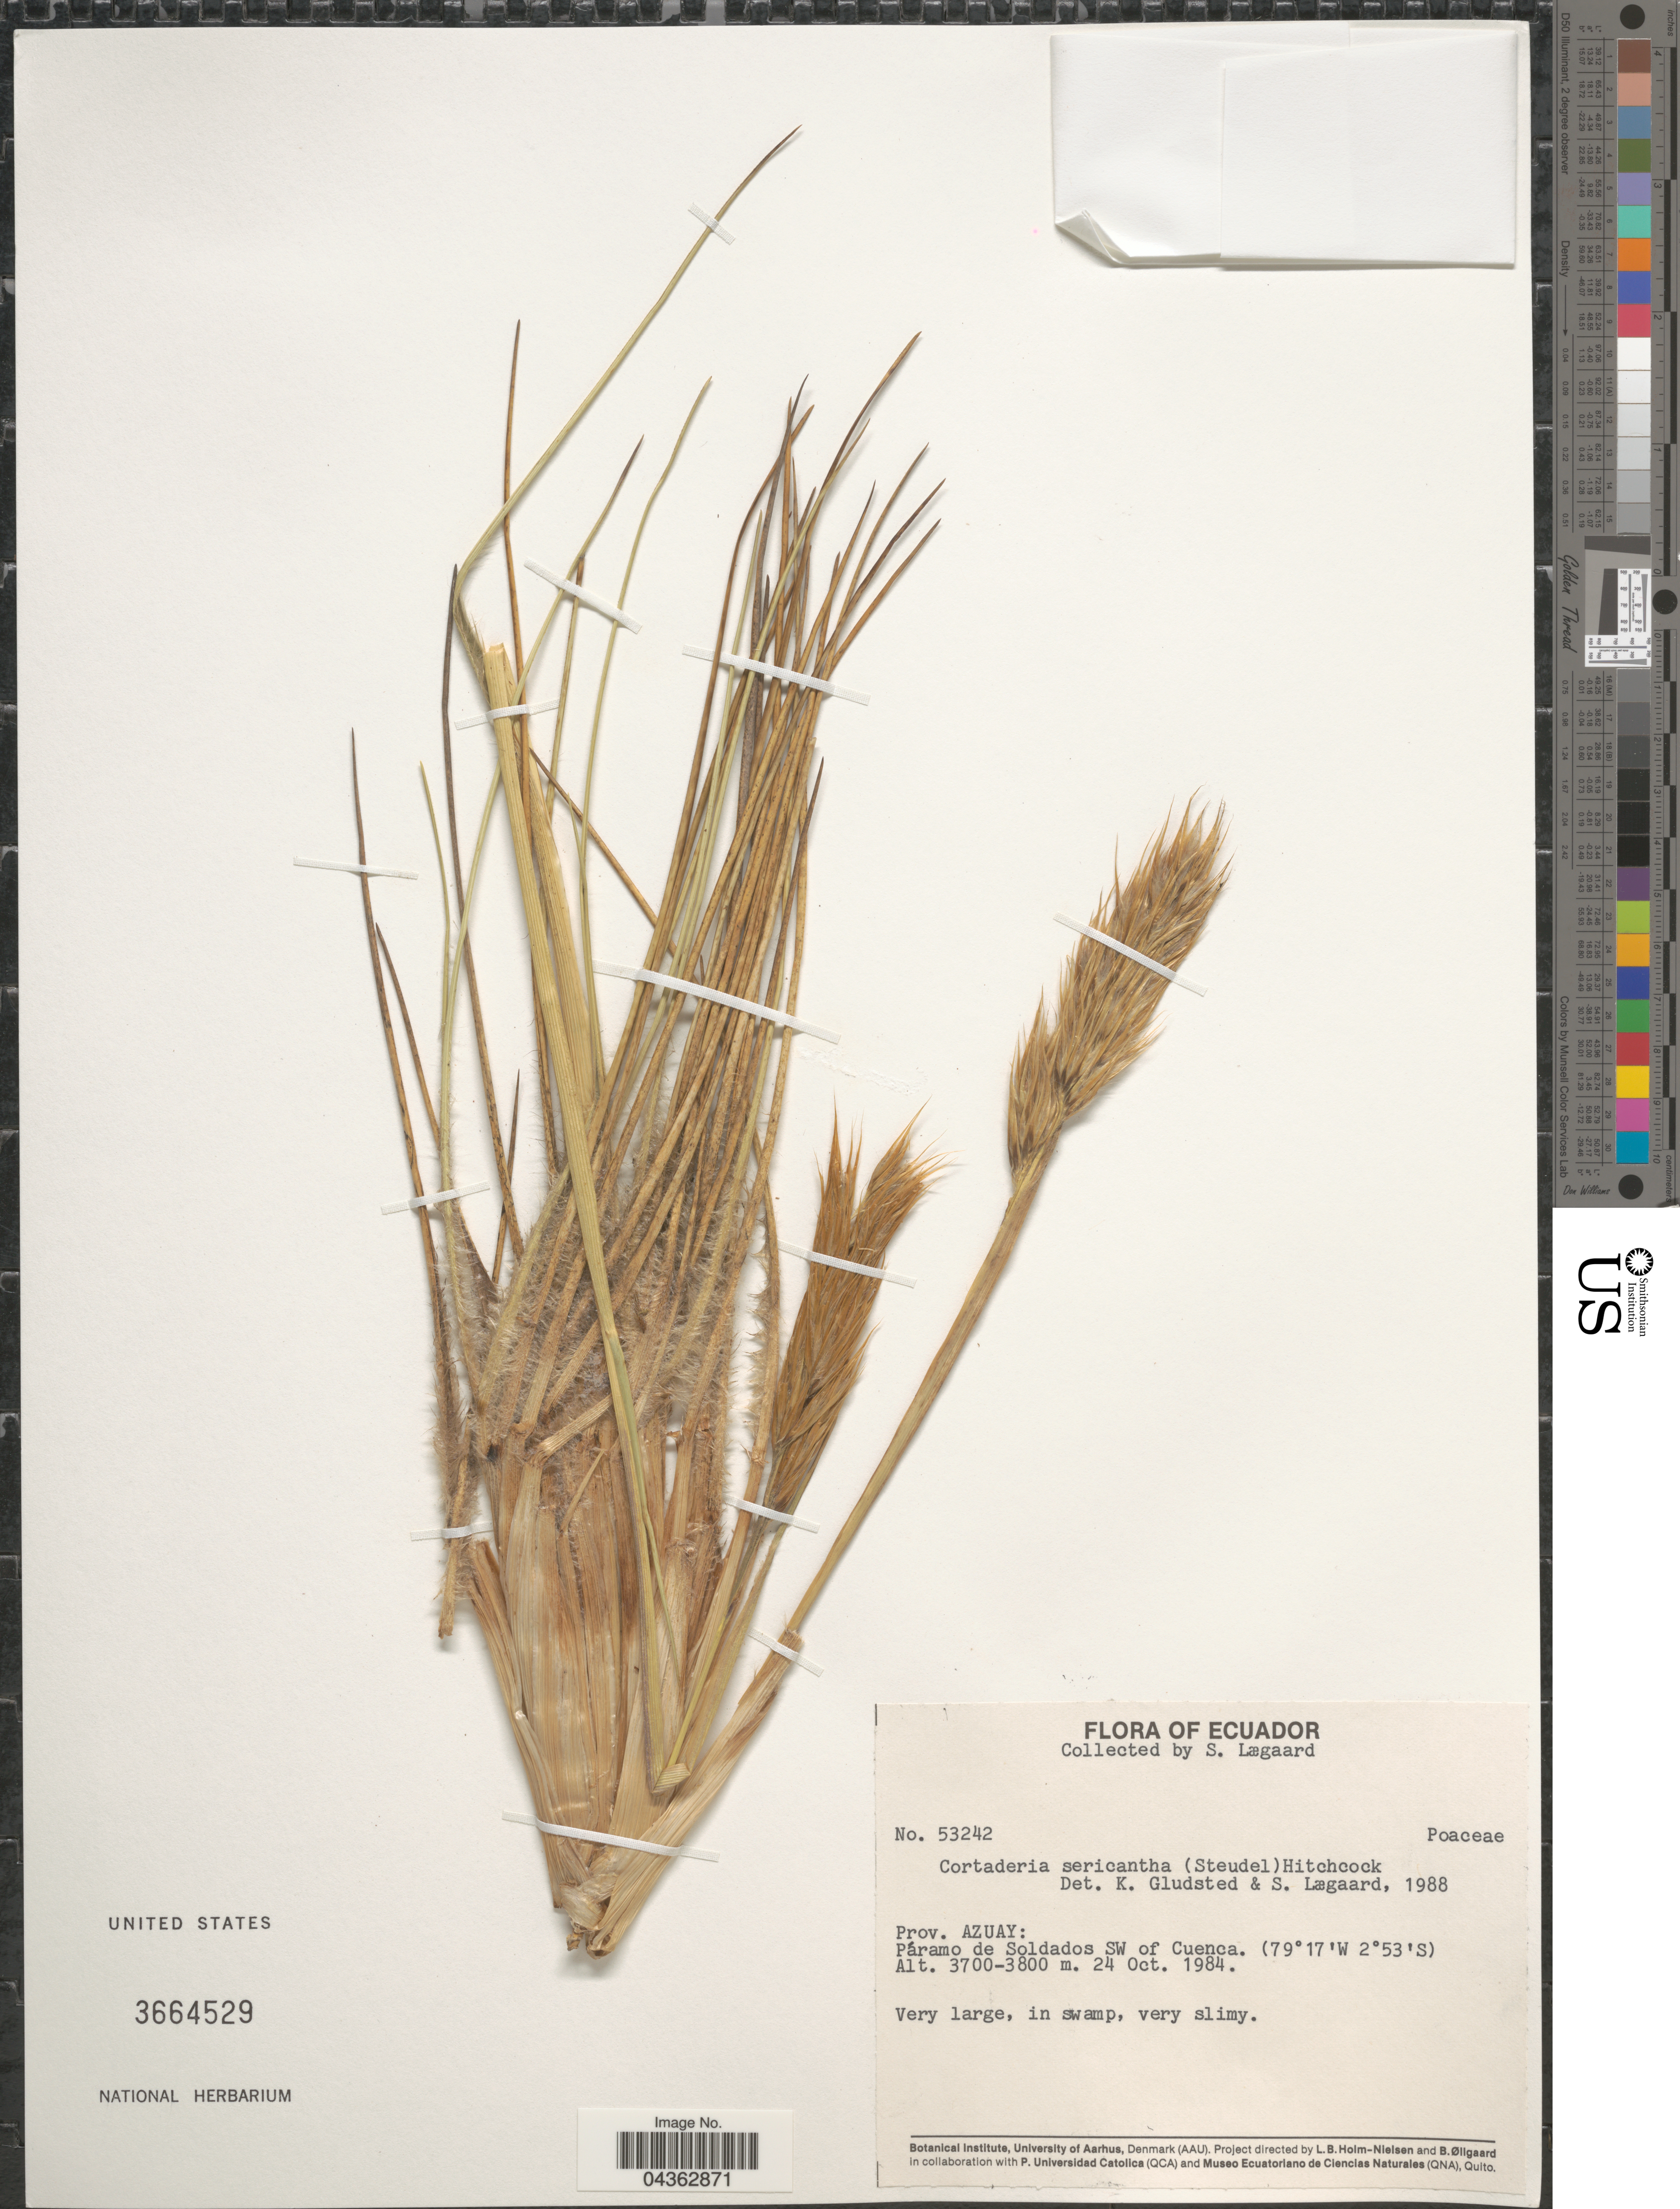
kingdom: Plantae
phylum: Tracheophyta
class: Liliopsida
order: Poales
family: Poaceae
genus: Cortaderia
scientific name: Cortaderia sericantha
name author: (Steud.) Hitchc.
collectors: S. Lægaard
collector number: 53242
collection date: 1984-10-24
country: Ecuador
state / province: Azuay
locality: Páramo de Soldados SW of Cuenca.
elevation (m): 3700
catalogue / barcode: US 3664529